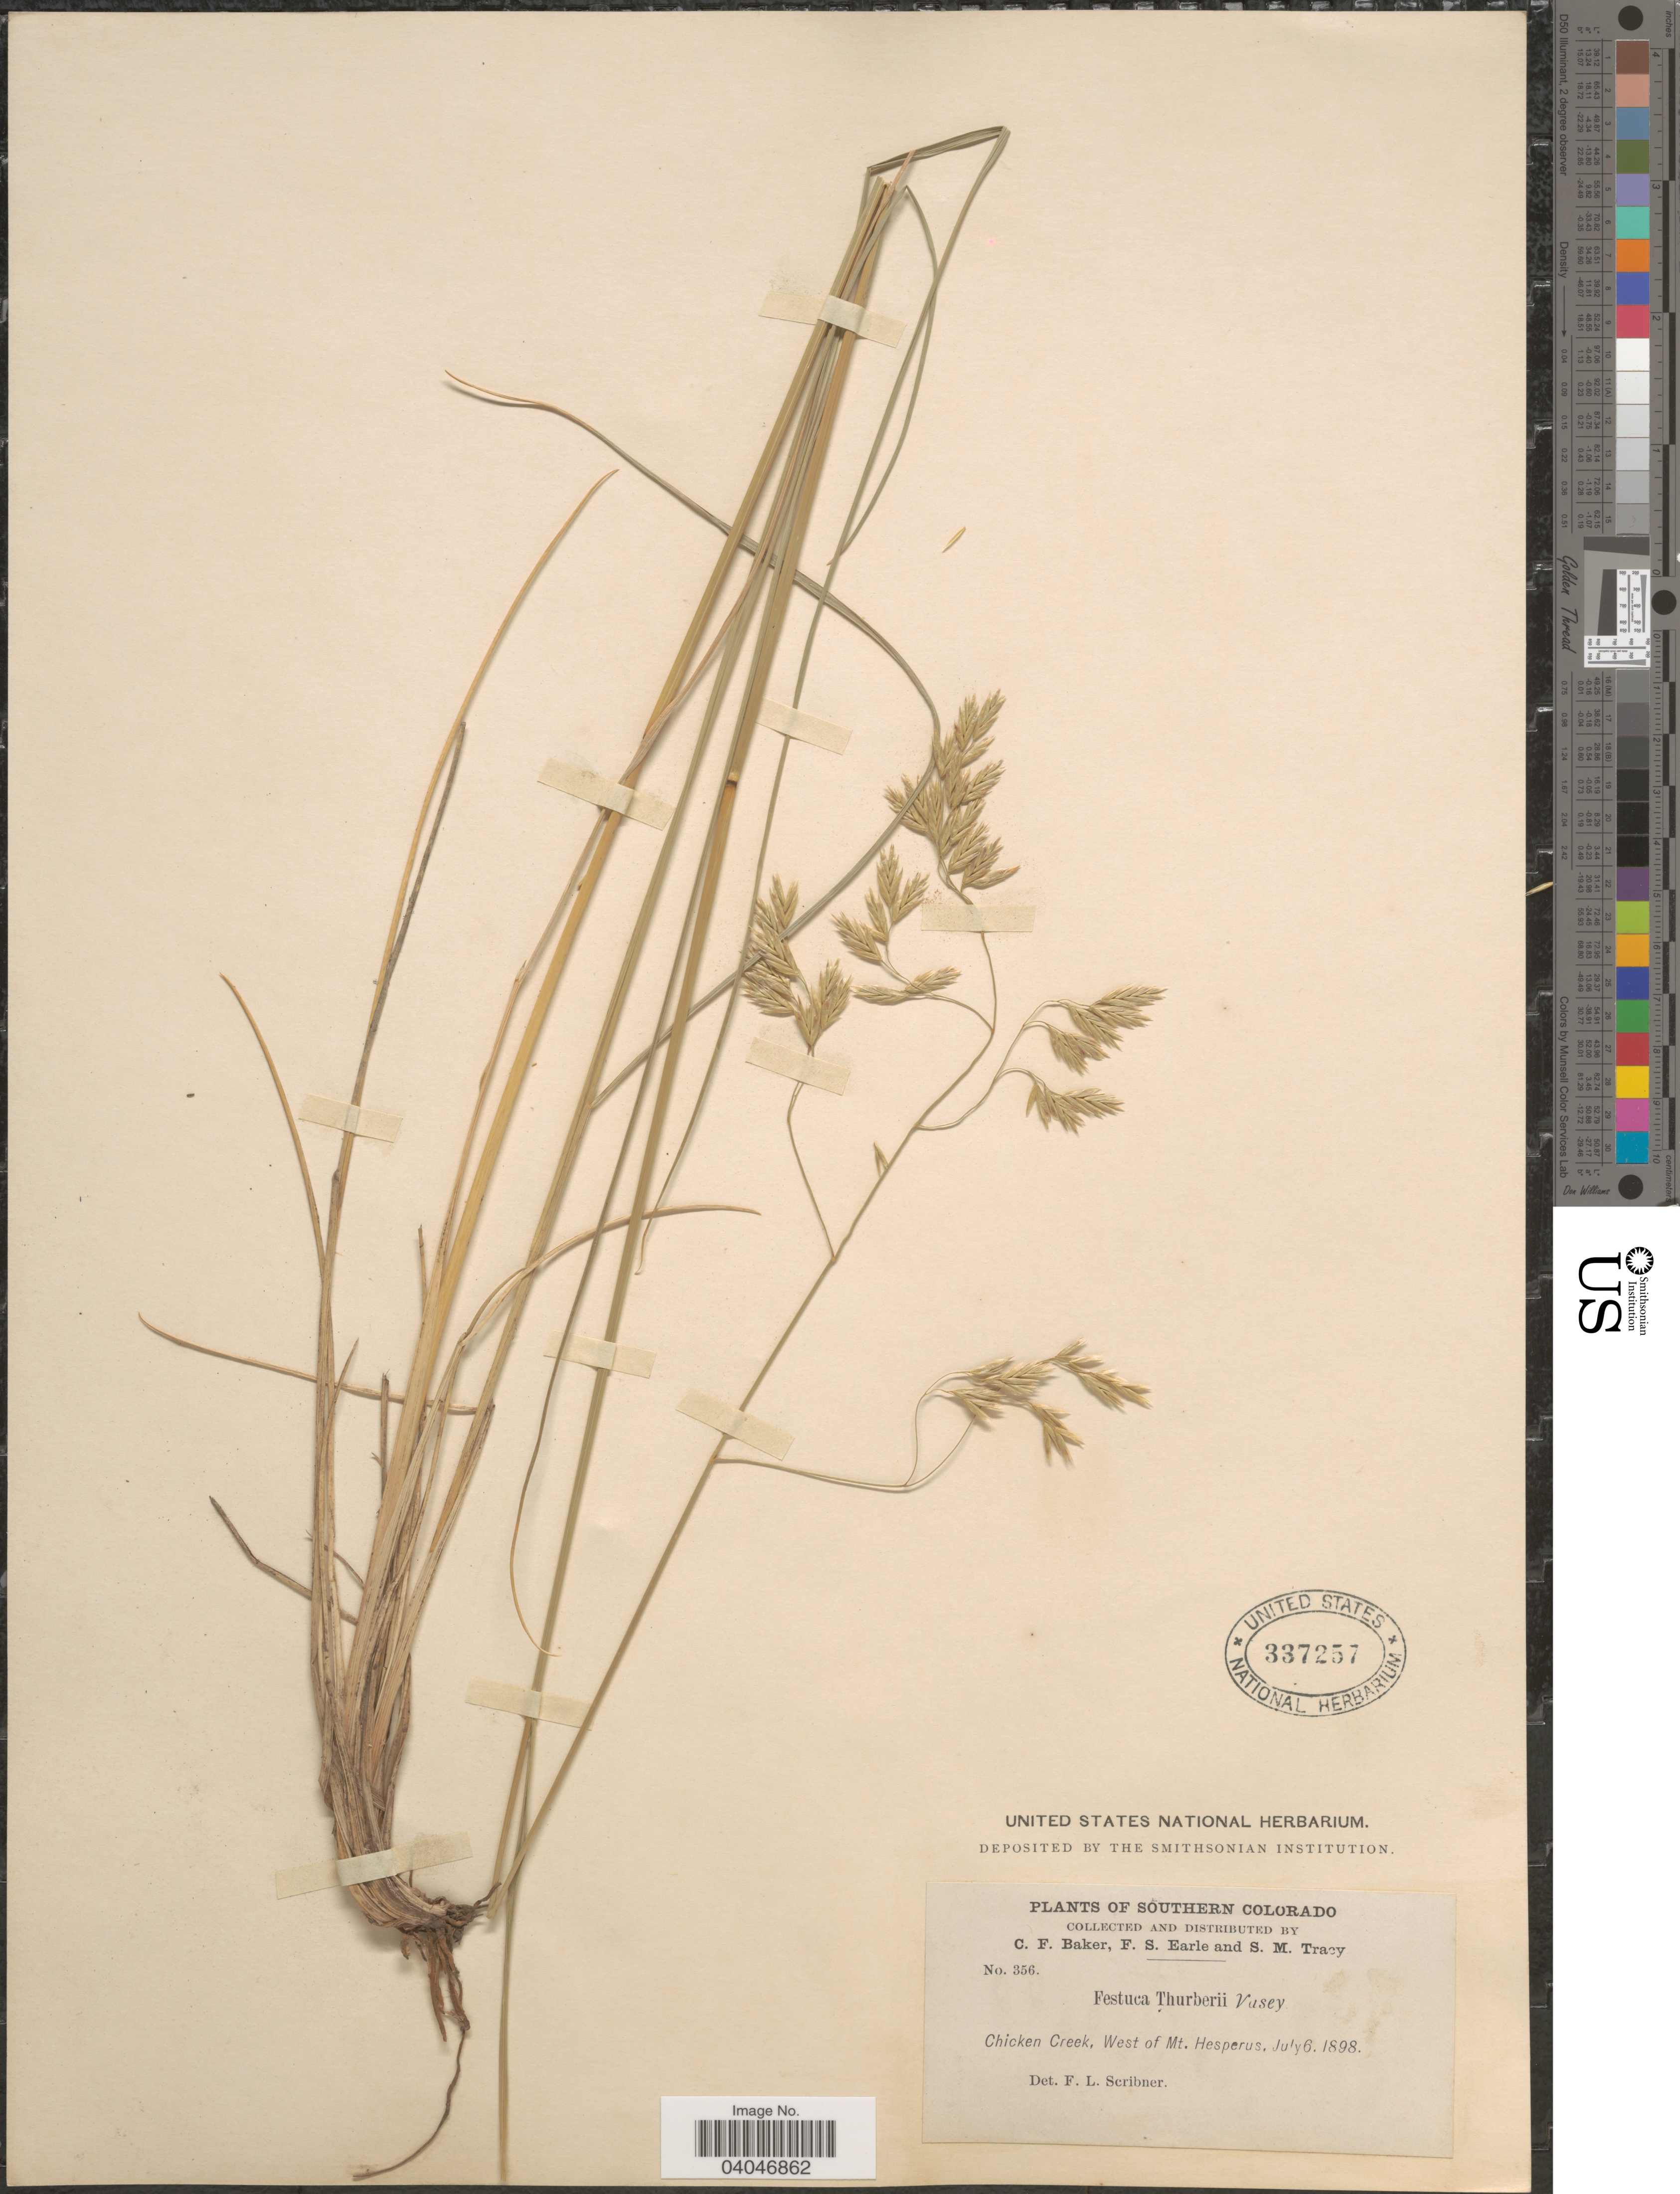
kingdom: Plantae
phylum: Tracheophyta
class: Liliopsida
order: Poales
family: Poaceae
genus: Festuca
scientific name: Festuca thurberi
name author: Vasey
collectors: C. F. Baker, F. S. Earle & S. M. Tracy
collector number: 356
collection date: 1898-07-06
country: United States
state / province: Colorado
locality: Southern Colorado. Chicken Creek, West of Mt. Hesperus.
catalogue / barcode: US 337257